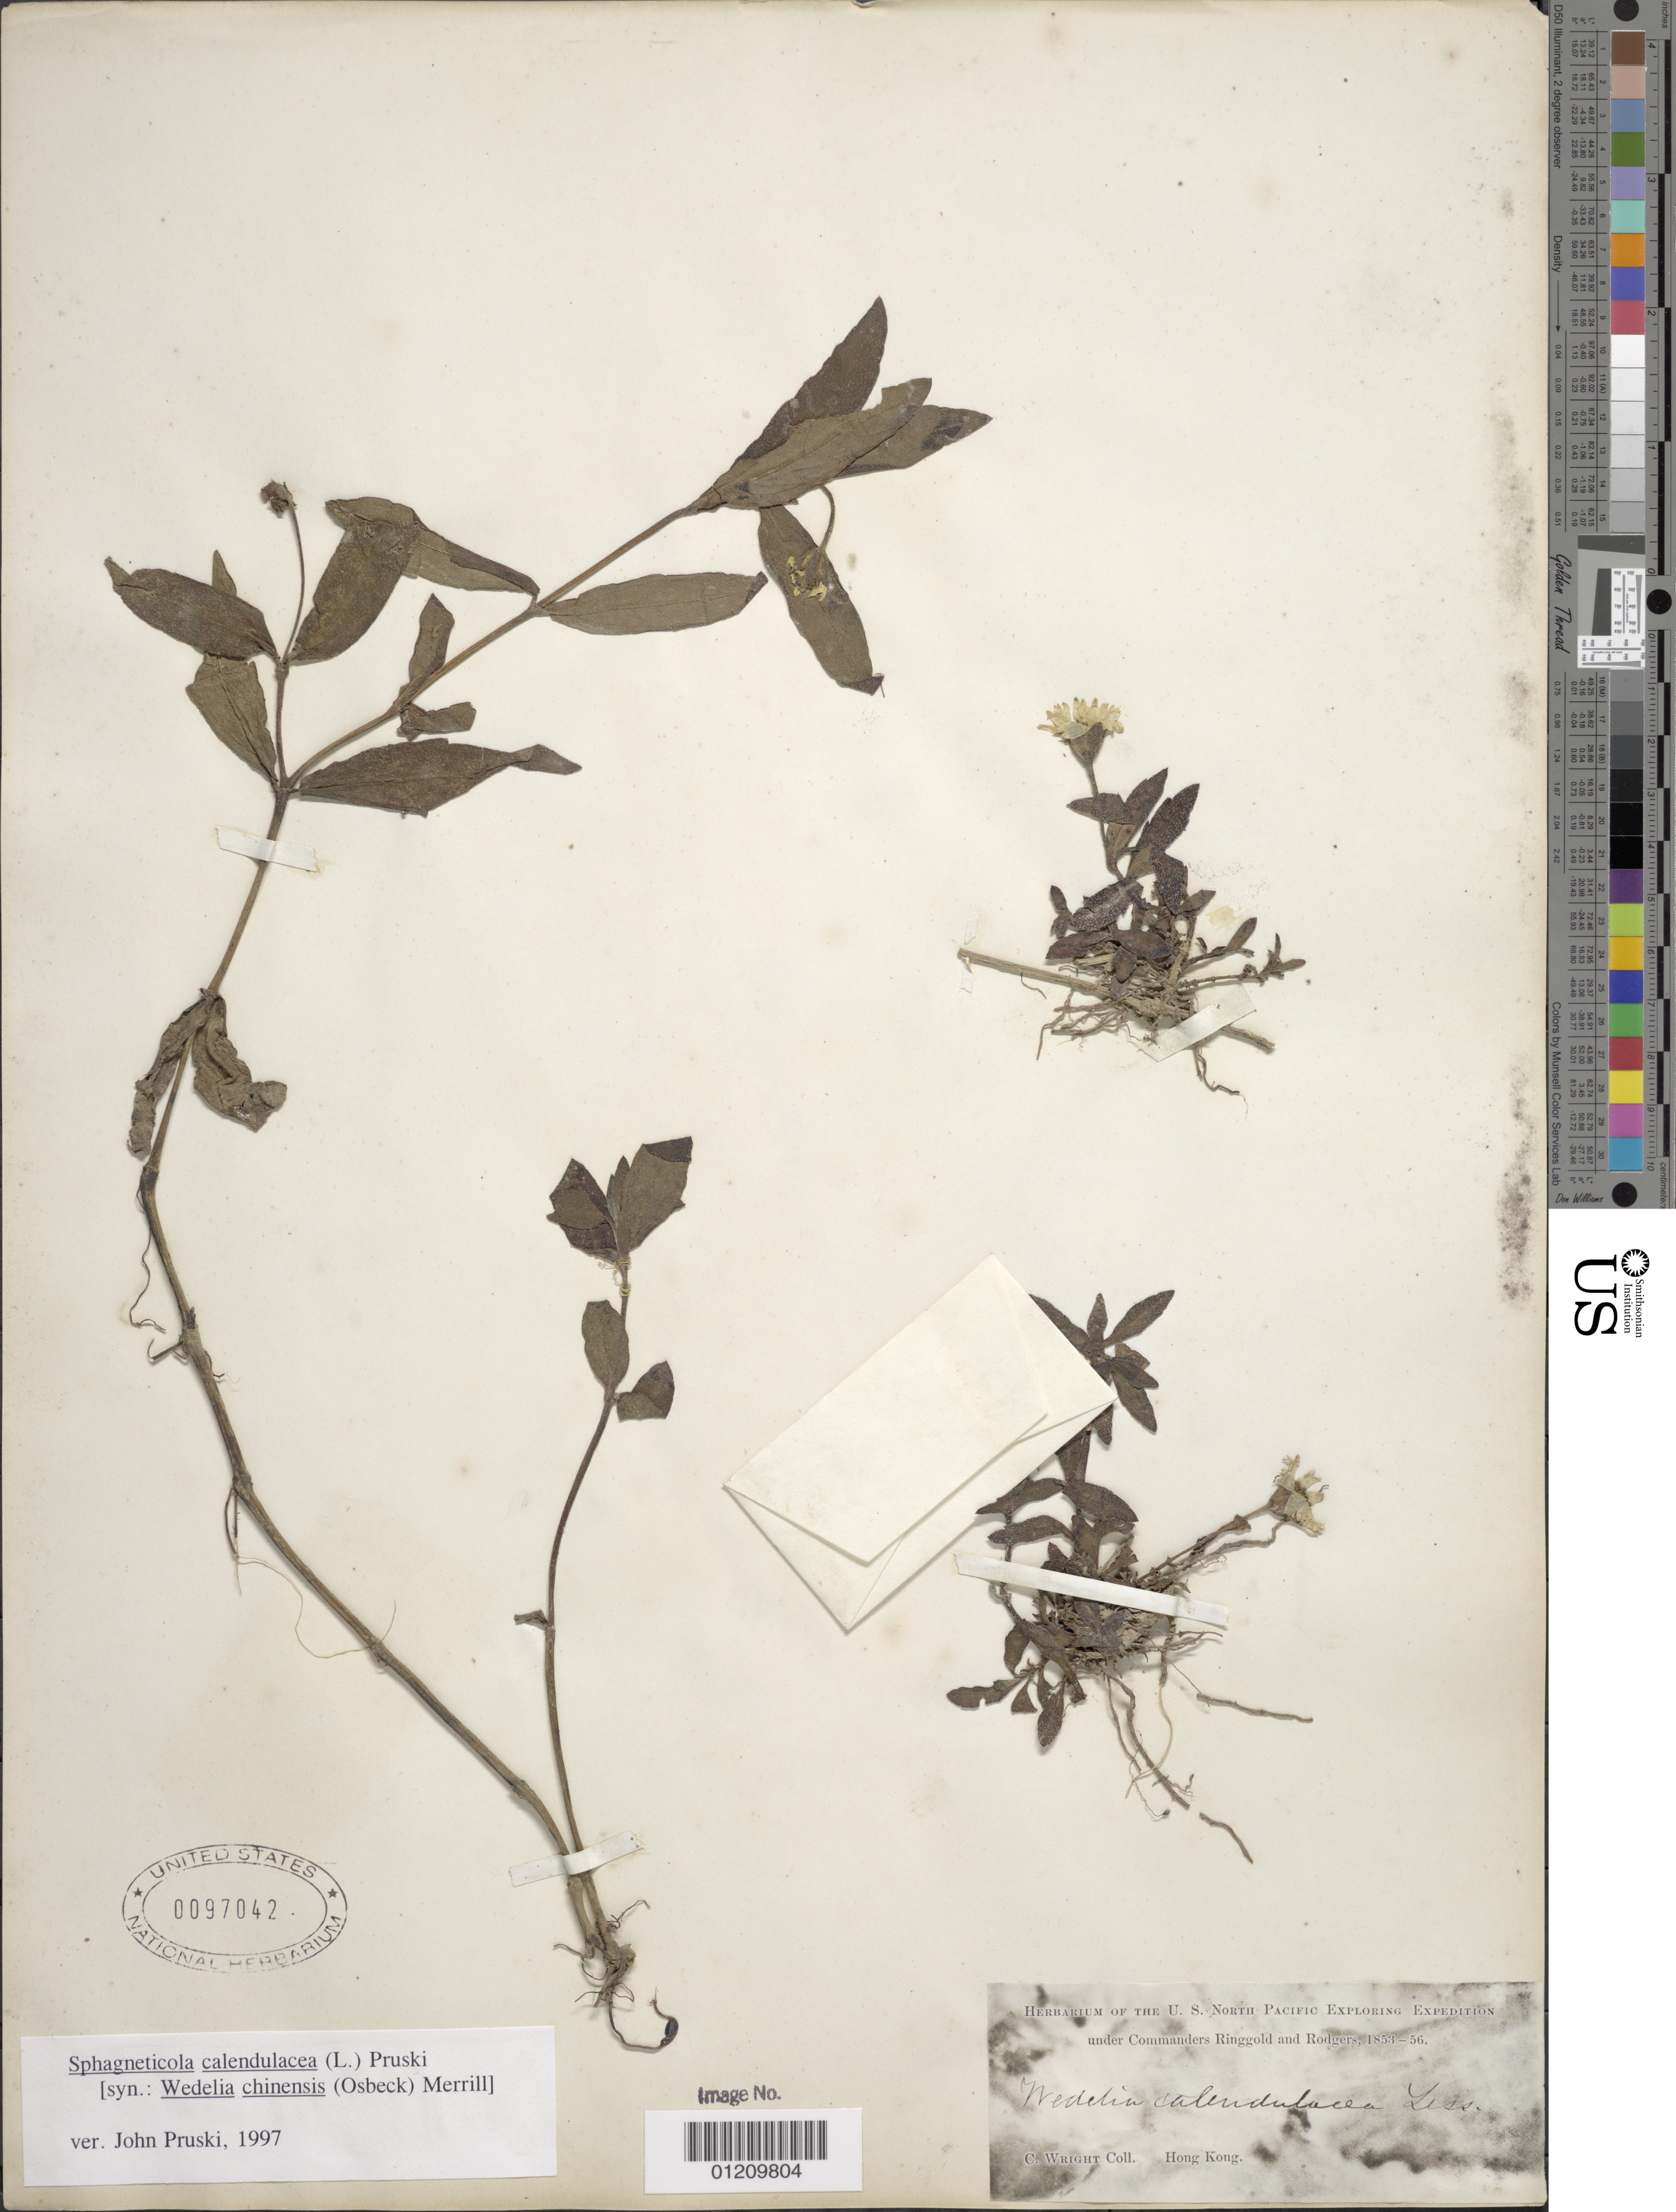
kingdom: Plantae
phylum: Tracheophyta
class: Magnoliopsida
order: Asterales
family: Asteraceae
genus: Sphagneticola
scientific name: Sphagneticola calendulacea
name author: (L.) Pruski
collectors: C. Wright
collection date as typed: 1853 to -- -- 1856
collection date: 1853/1856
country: China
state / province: Hong Kong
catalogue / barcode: US 97042